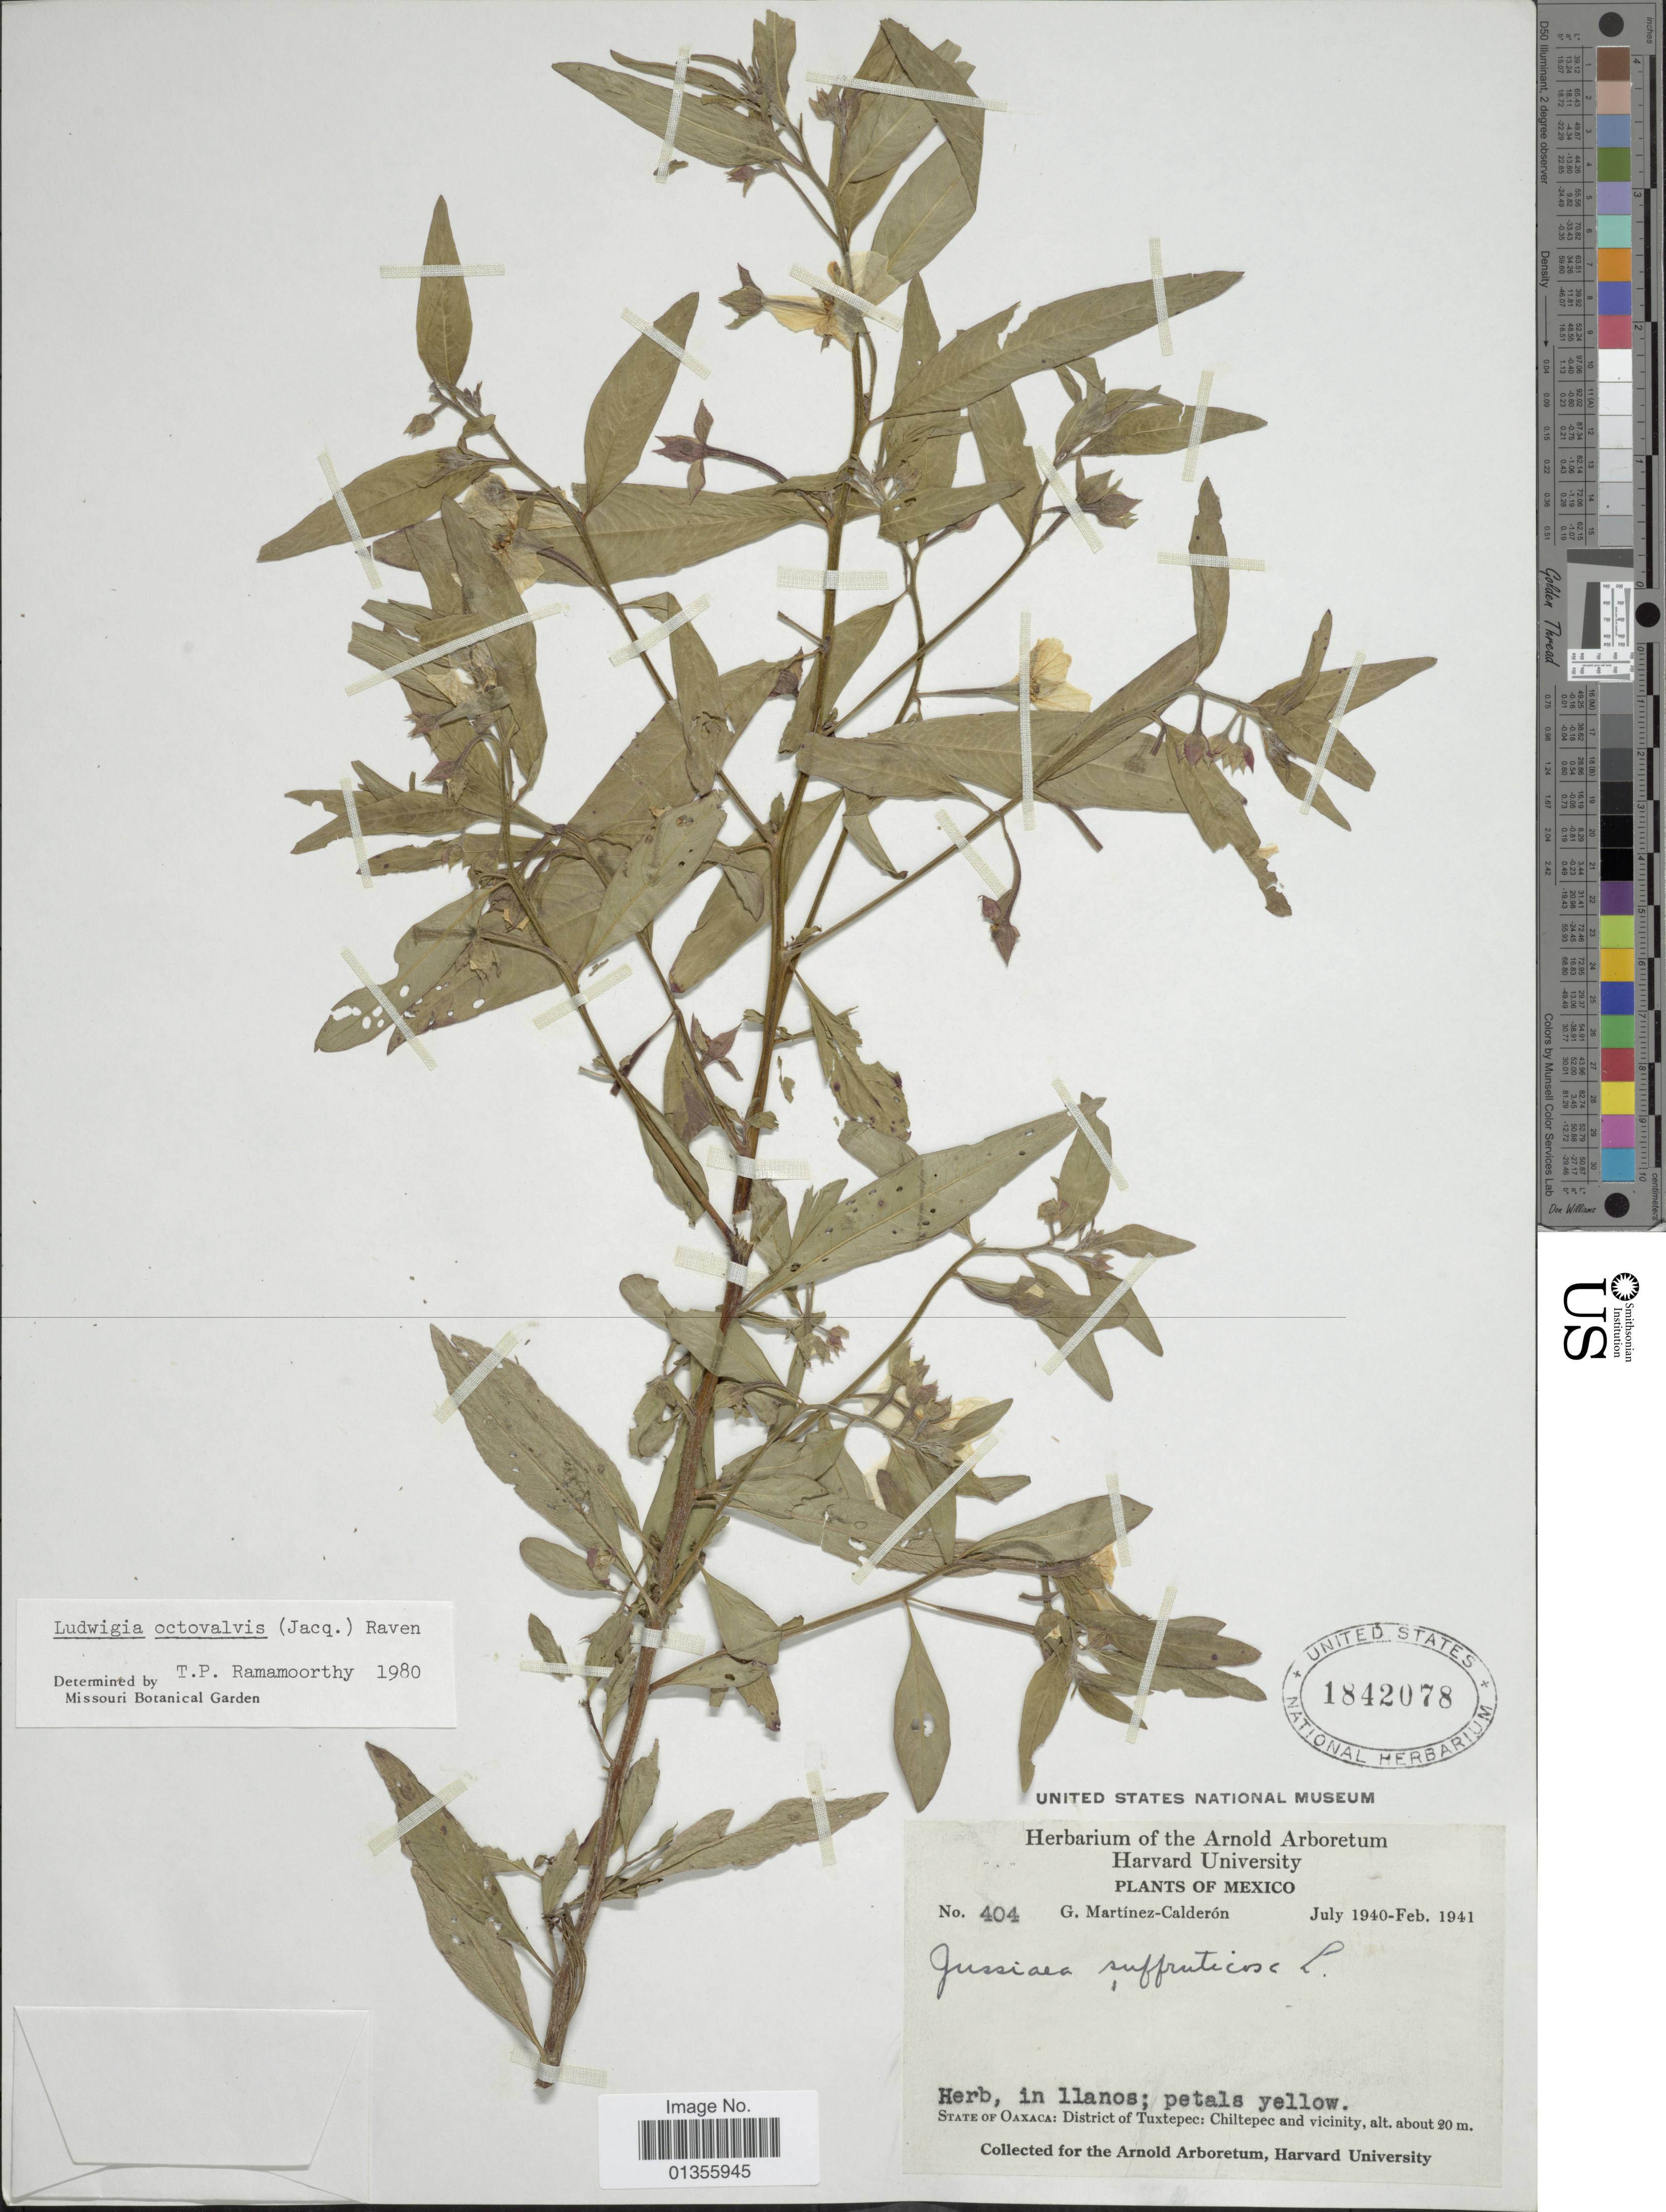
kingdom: Plantae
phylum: Tracheophyta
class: Magnoliopsida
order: Myrtales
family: Onagraceae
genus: Ludwigia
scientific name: Ludwigia octovalvis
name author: (Jacq.) P.H. Raven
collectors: G. Martínez Calderón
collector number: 404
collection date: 1940-07/1941-02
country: Mexico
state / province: Oaxaca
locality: State of Oaxaca: District of Tuxtepec: Chiltepec and vicinity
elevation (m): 20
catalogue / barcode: US 1842078